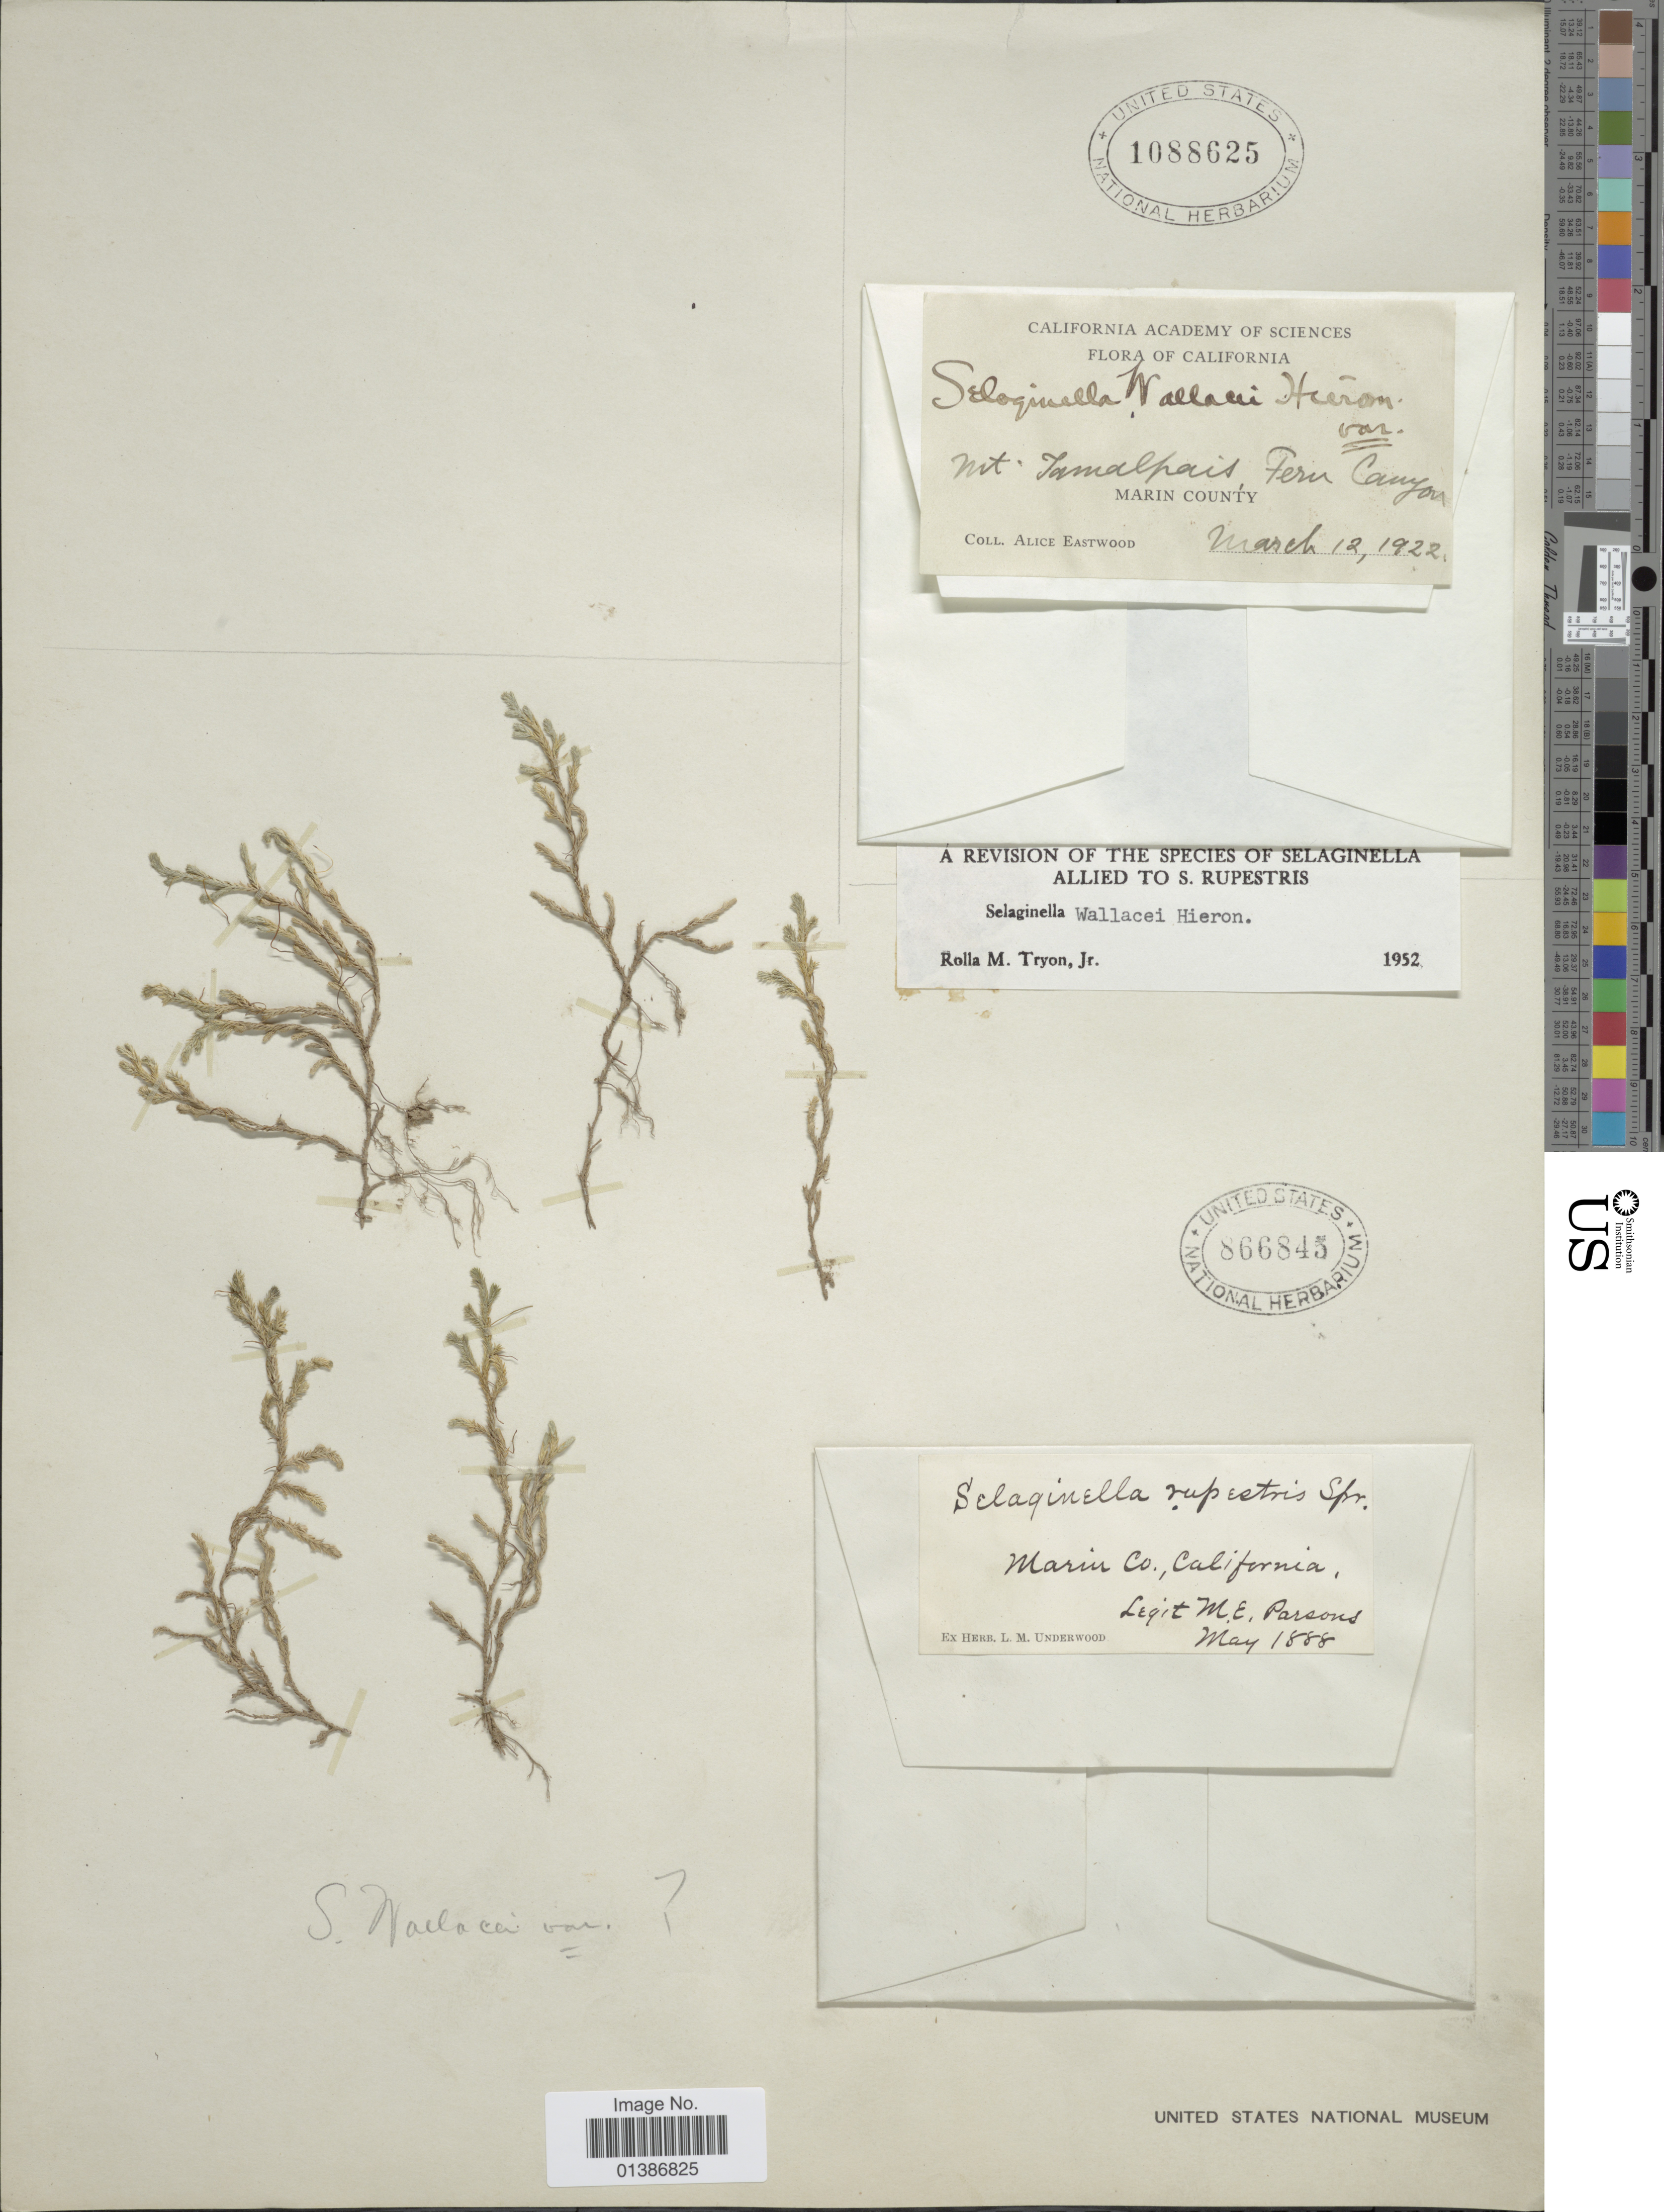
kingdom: Plantae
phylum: Tracheophyta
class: Lycopodiopsida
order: Selaginellales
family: Selaginellaceae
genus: Selaginella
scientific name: Selaginella wallacei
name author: Hieron.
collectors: A. Eastwood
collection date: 1922-03-12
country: United States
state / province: California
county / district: Marin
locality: Mt. Tamalpais Fern Canyon, Marin County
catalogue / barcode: US 1088625-2